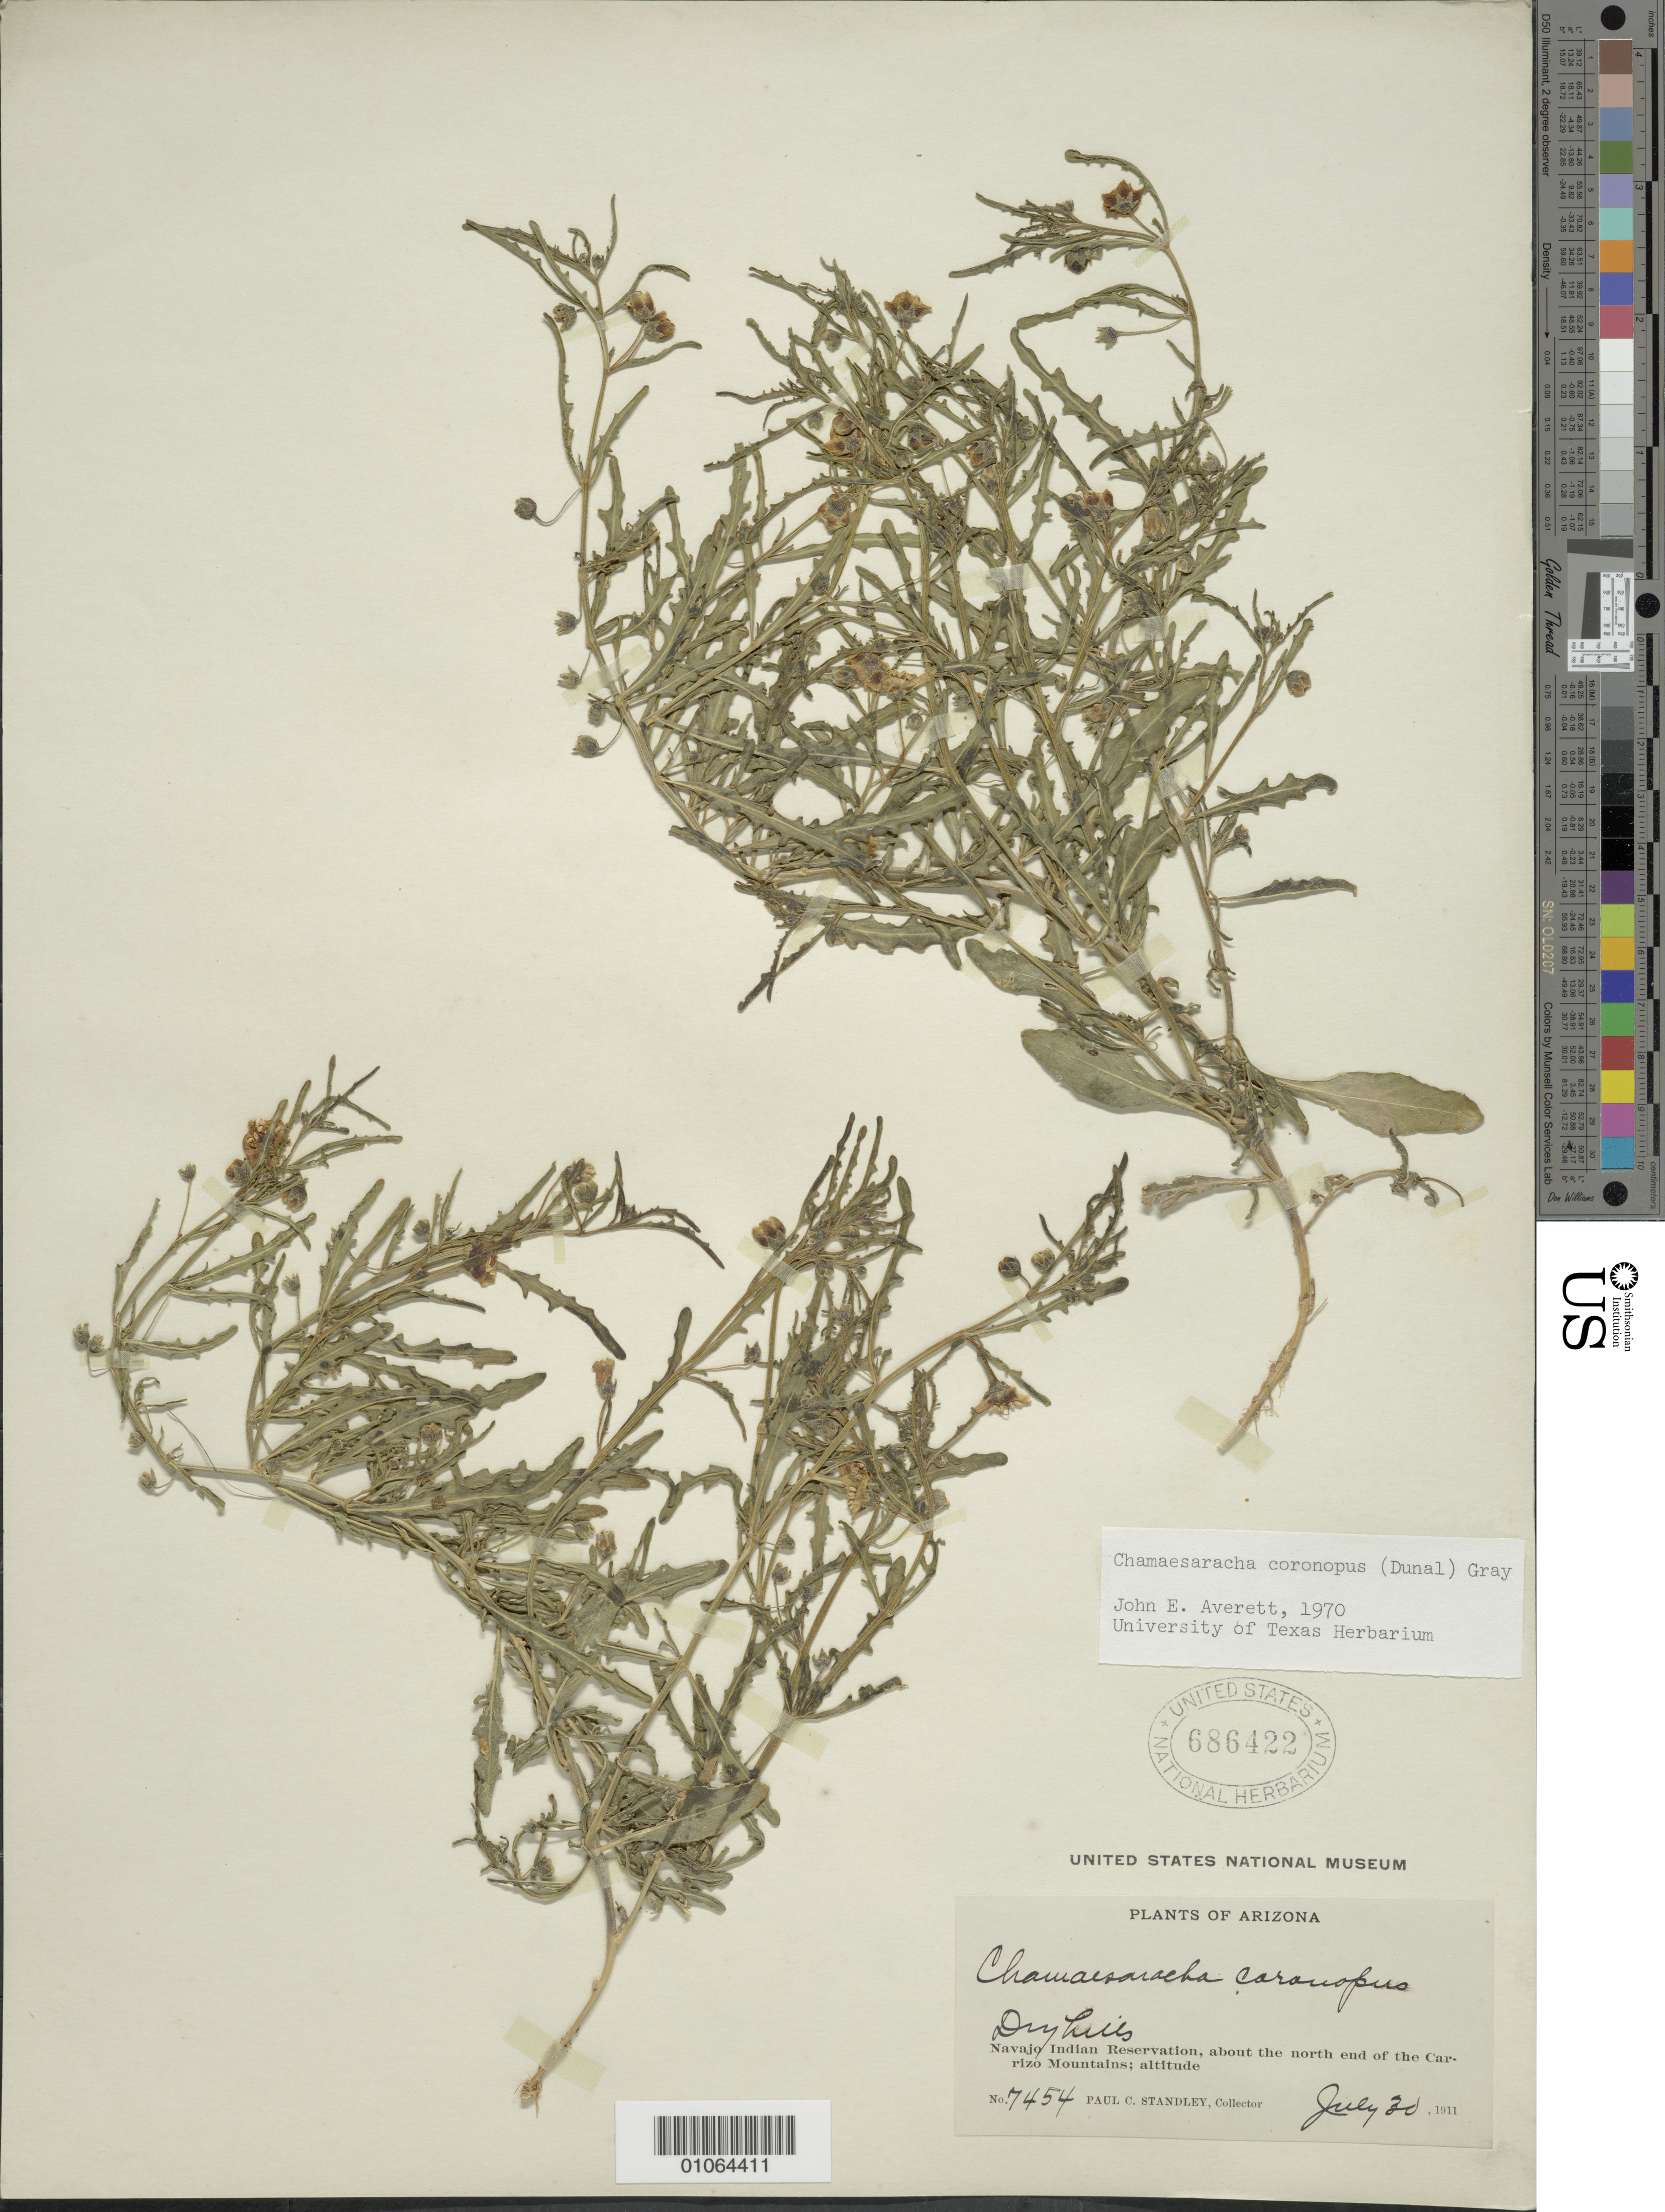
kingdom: Plantae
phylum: Tracheophyta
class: Magnoliopsida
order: Solanales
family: Solanaceae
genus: Chamaesaracha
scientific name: Chamaesaracha coronopus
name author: (Dunal) A. Gray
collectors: P. C. Standley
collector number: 7454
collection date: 1911-07-30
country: United States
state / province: Arizona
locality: Navajo Indian Reservation, about the north end of the Carizo Mountains.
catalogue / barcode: US 686422